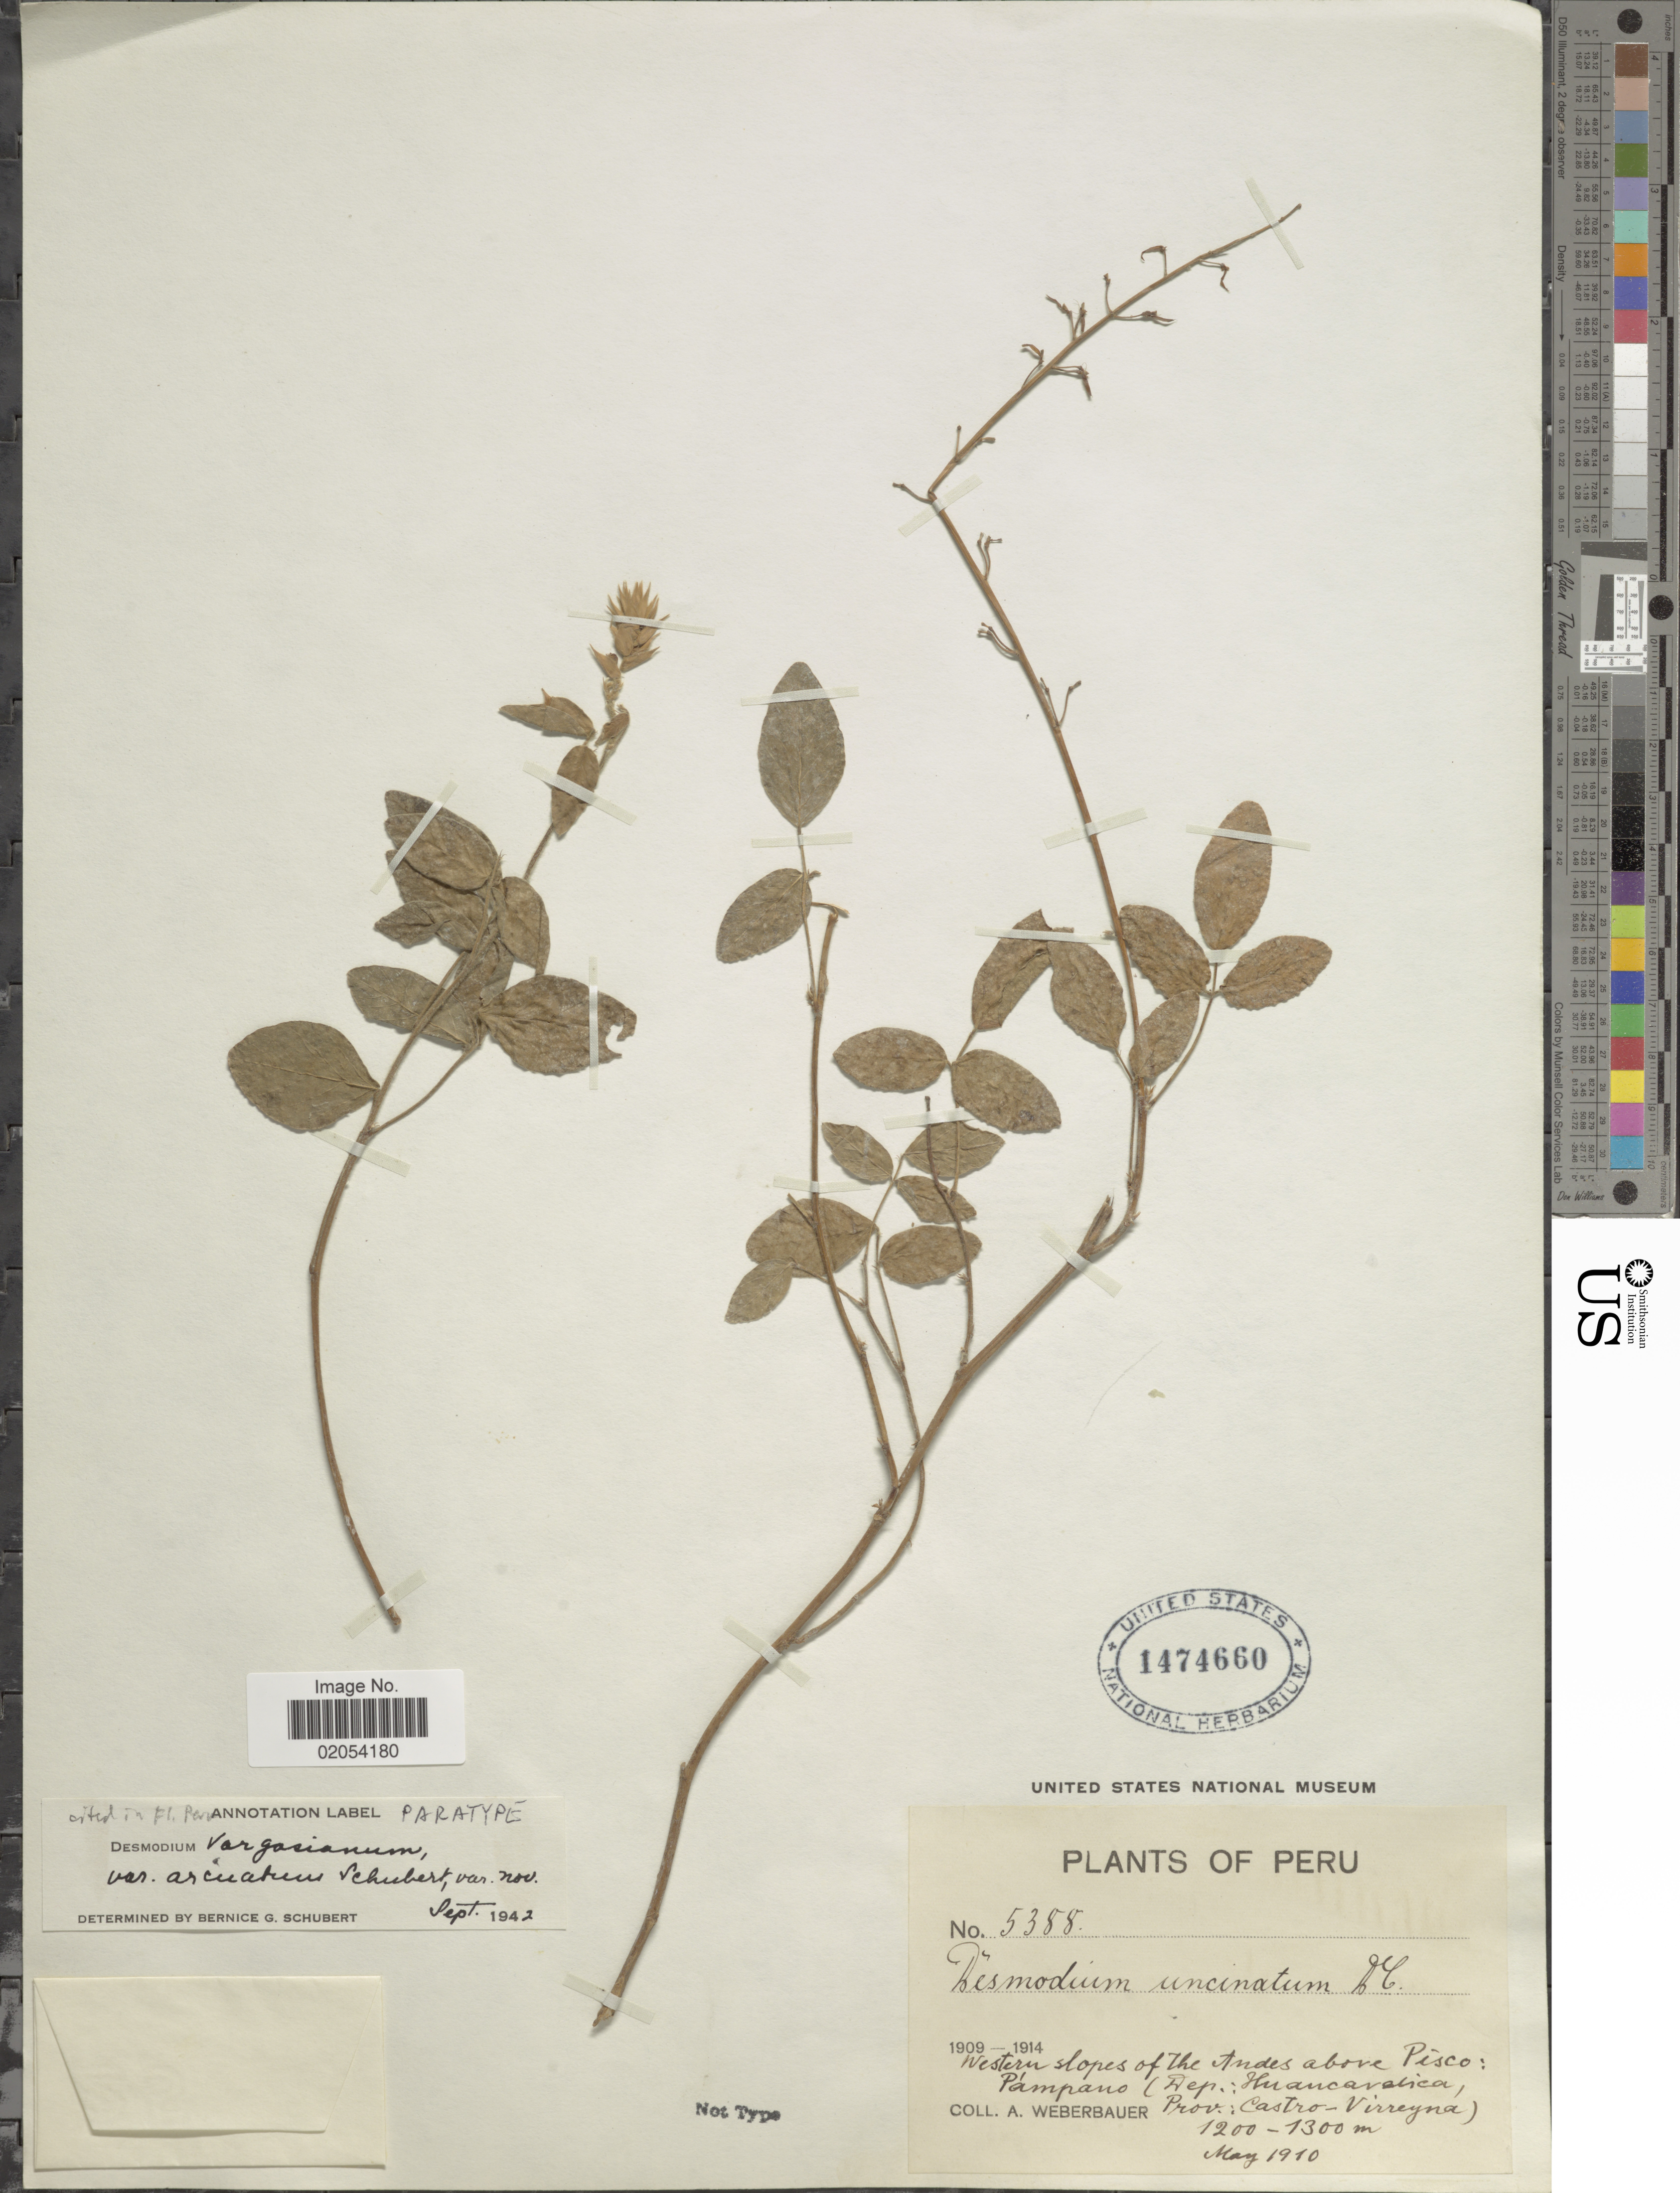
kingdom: Plantae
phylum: Tracheophyta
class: Magnoliopsida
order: Fabales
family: Fabaceae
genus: Desmodium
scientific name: Desmodium vargasianum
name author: B.G. Schub.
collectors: A. Weberbauer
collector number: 5388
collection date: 1910-05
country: Peru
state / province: Huancavelica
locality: Western slopes of the Andes above Pisco: Pampano (Dep. Huanacavelica, Prov. Castro-Virreyna).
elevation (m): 1200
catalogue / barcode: US 1474660